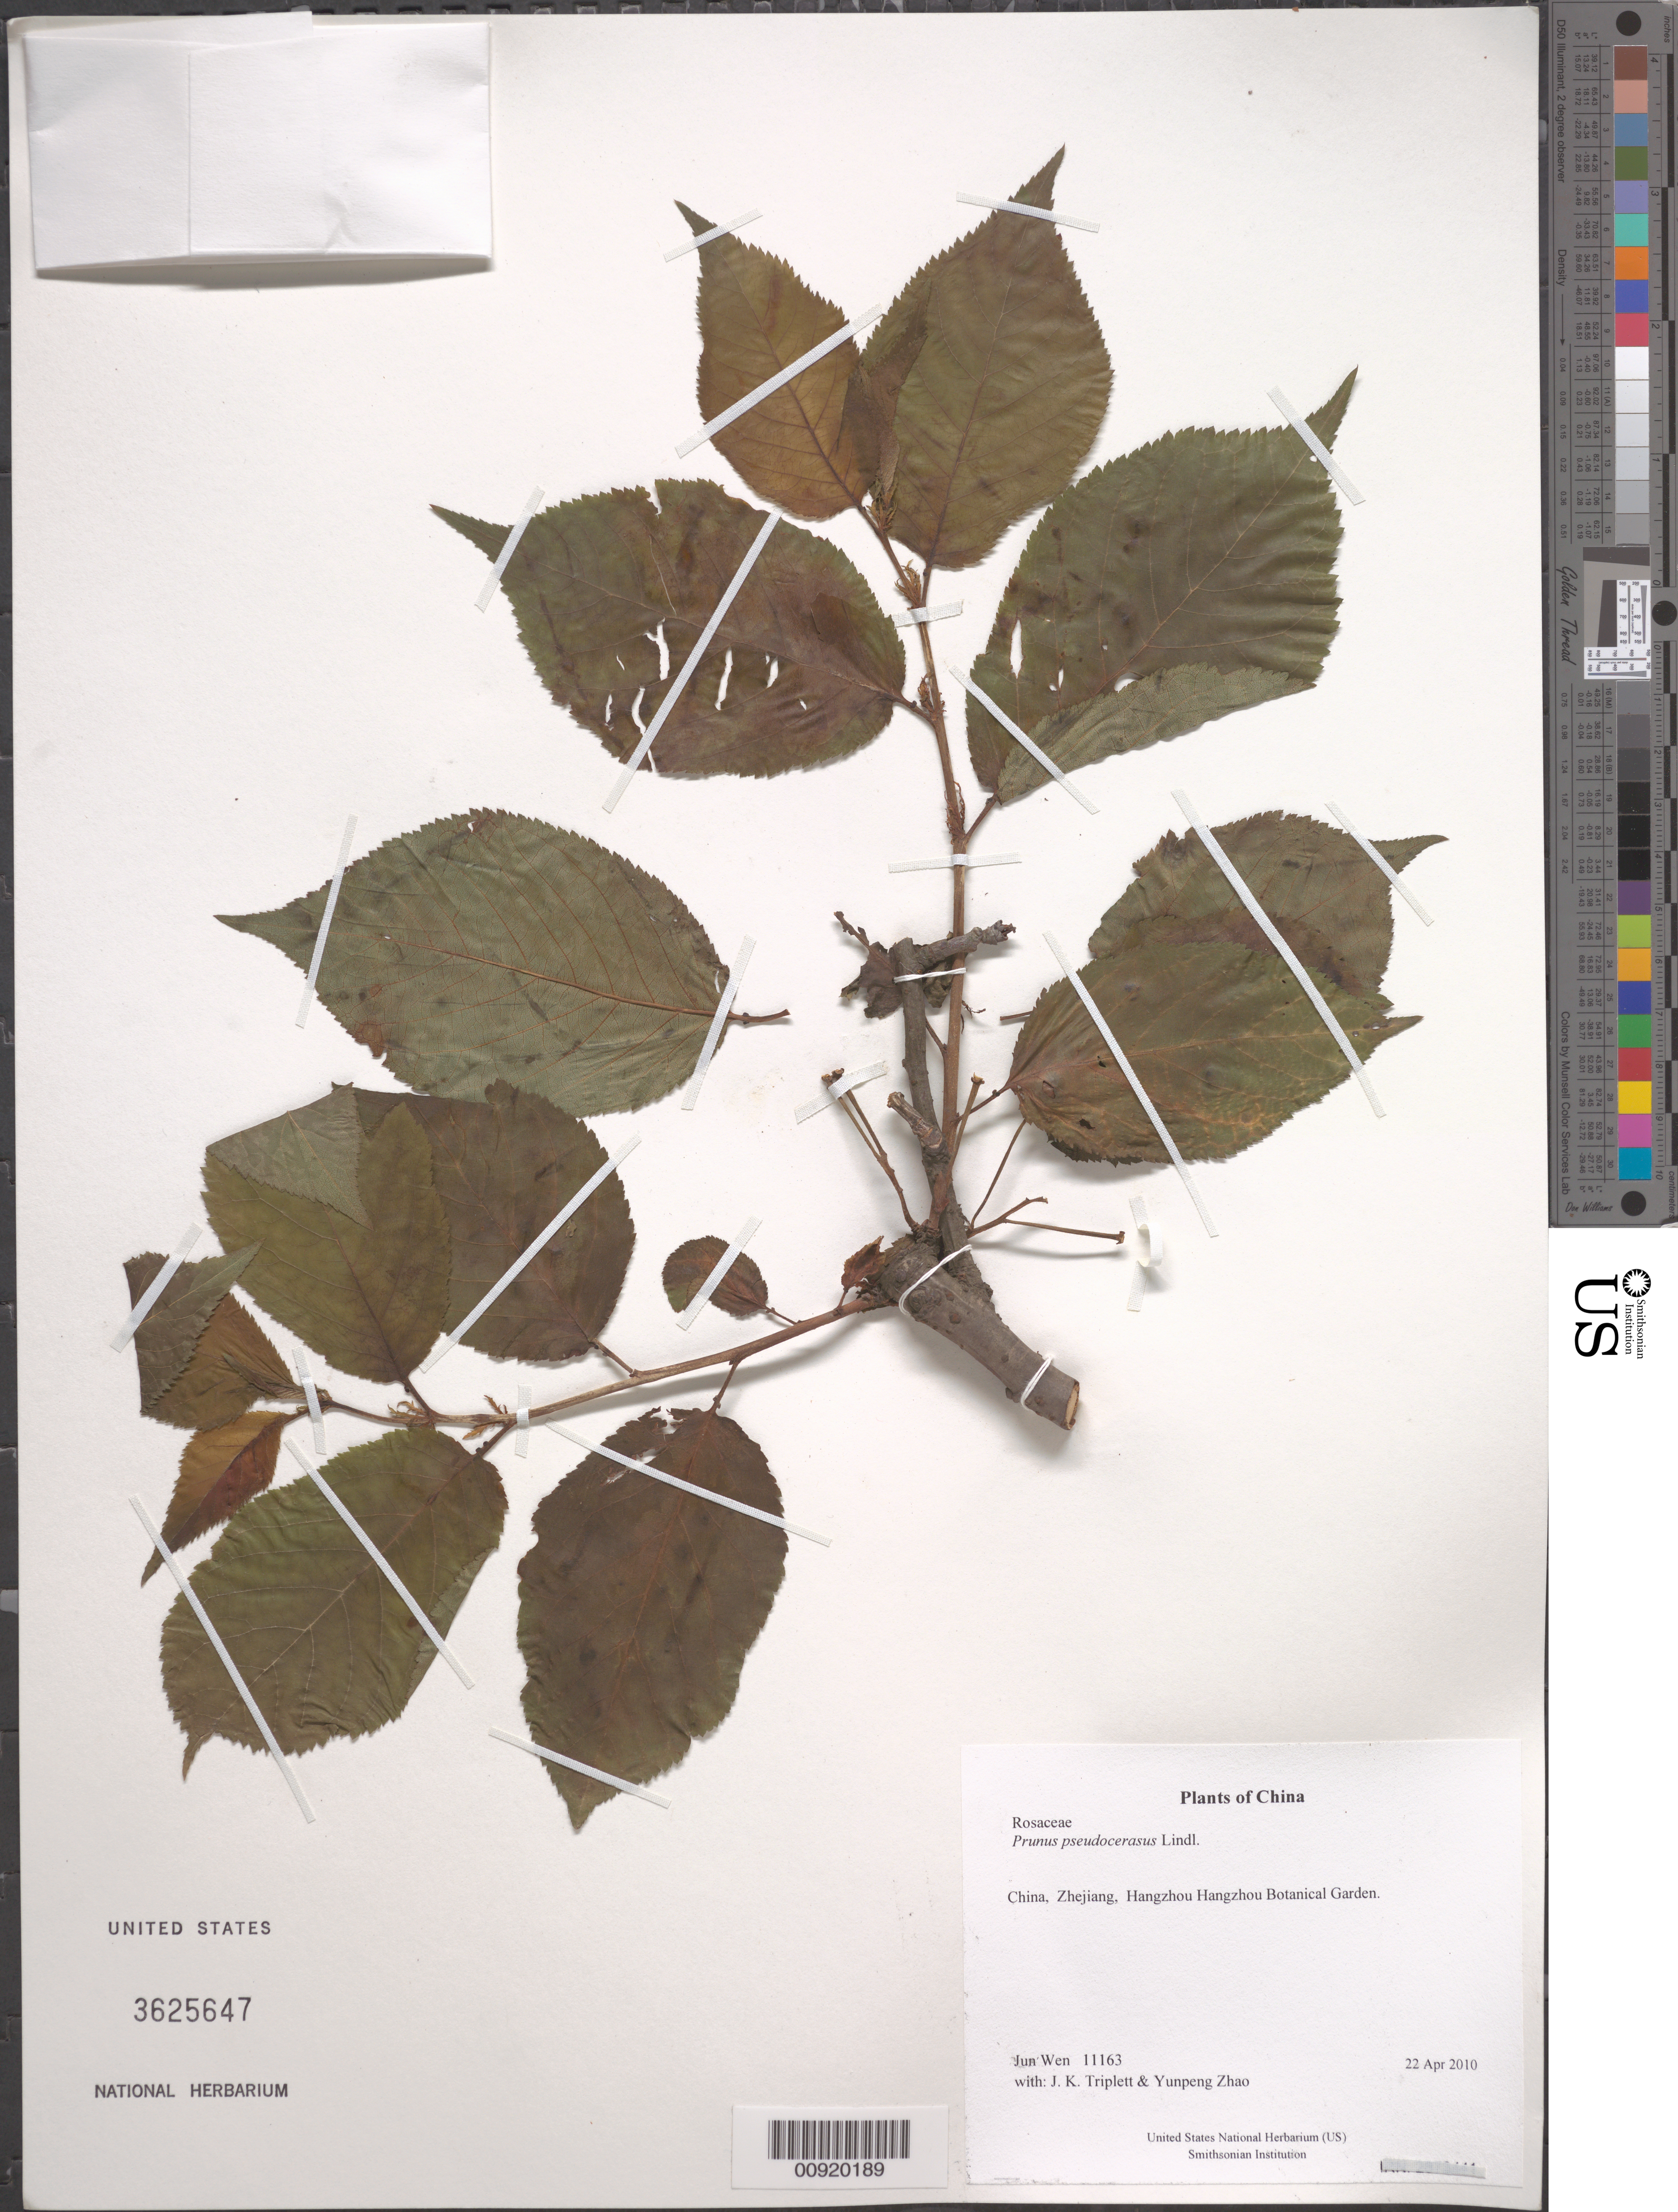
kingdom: Plantae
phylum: Tracheophyta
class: Magnoliopsida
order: Rosales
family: Rosaceae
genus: Prunus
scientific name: Prunus pseudocerasus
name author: Lindl.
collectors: J. Wen, J. K. Triplett & Yunpeng Zhao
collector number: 11163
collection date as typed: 22 Apr 2010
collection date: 2010-04-22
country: China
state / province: Zhejiang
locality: Hangzhou Hangzhou Botanical Garden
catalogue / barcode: US 3625647